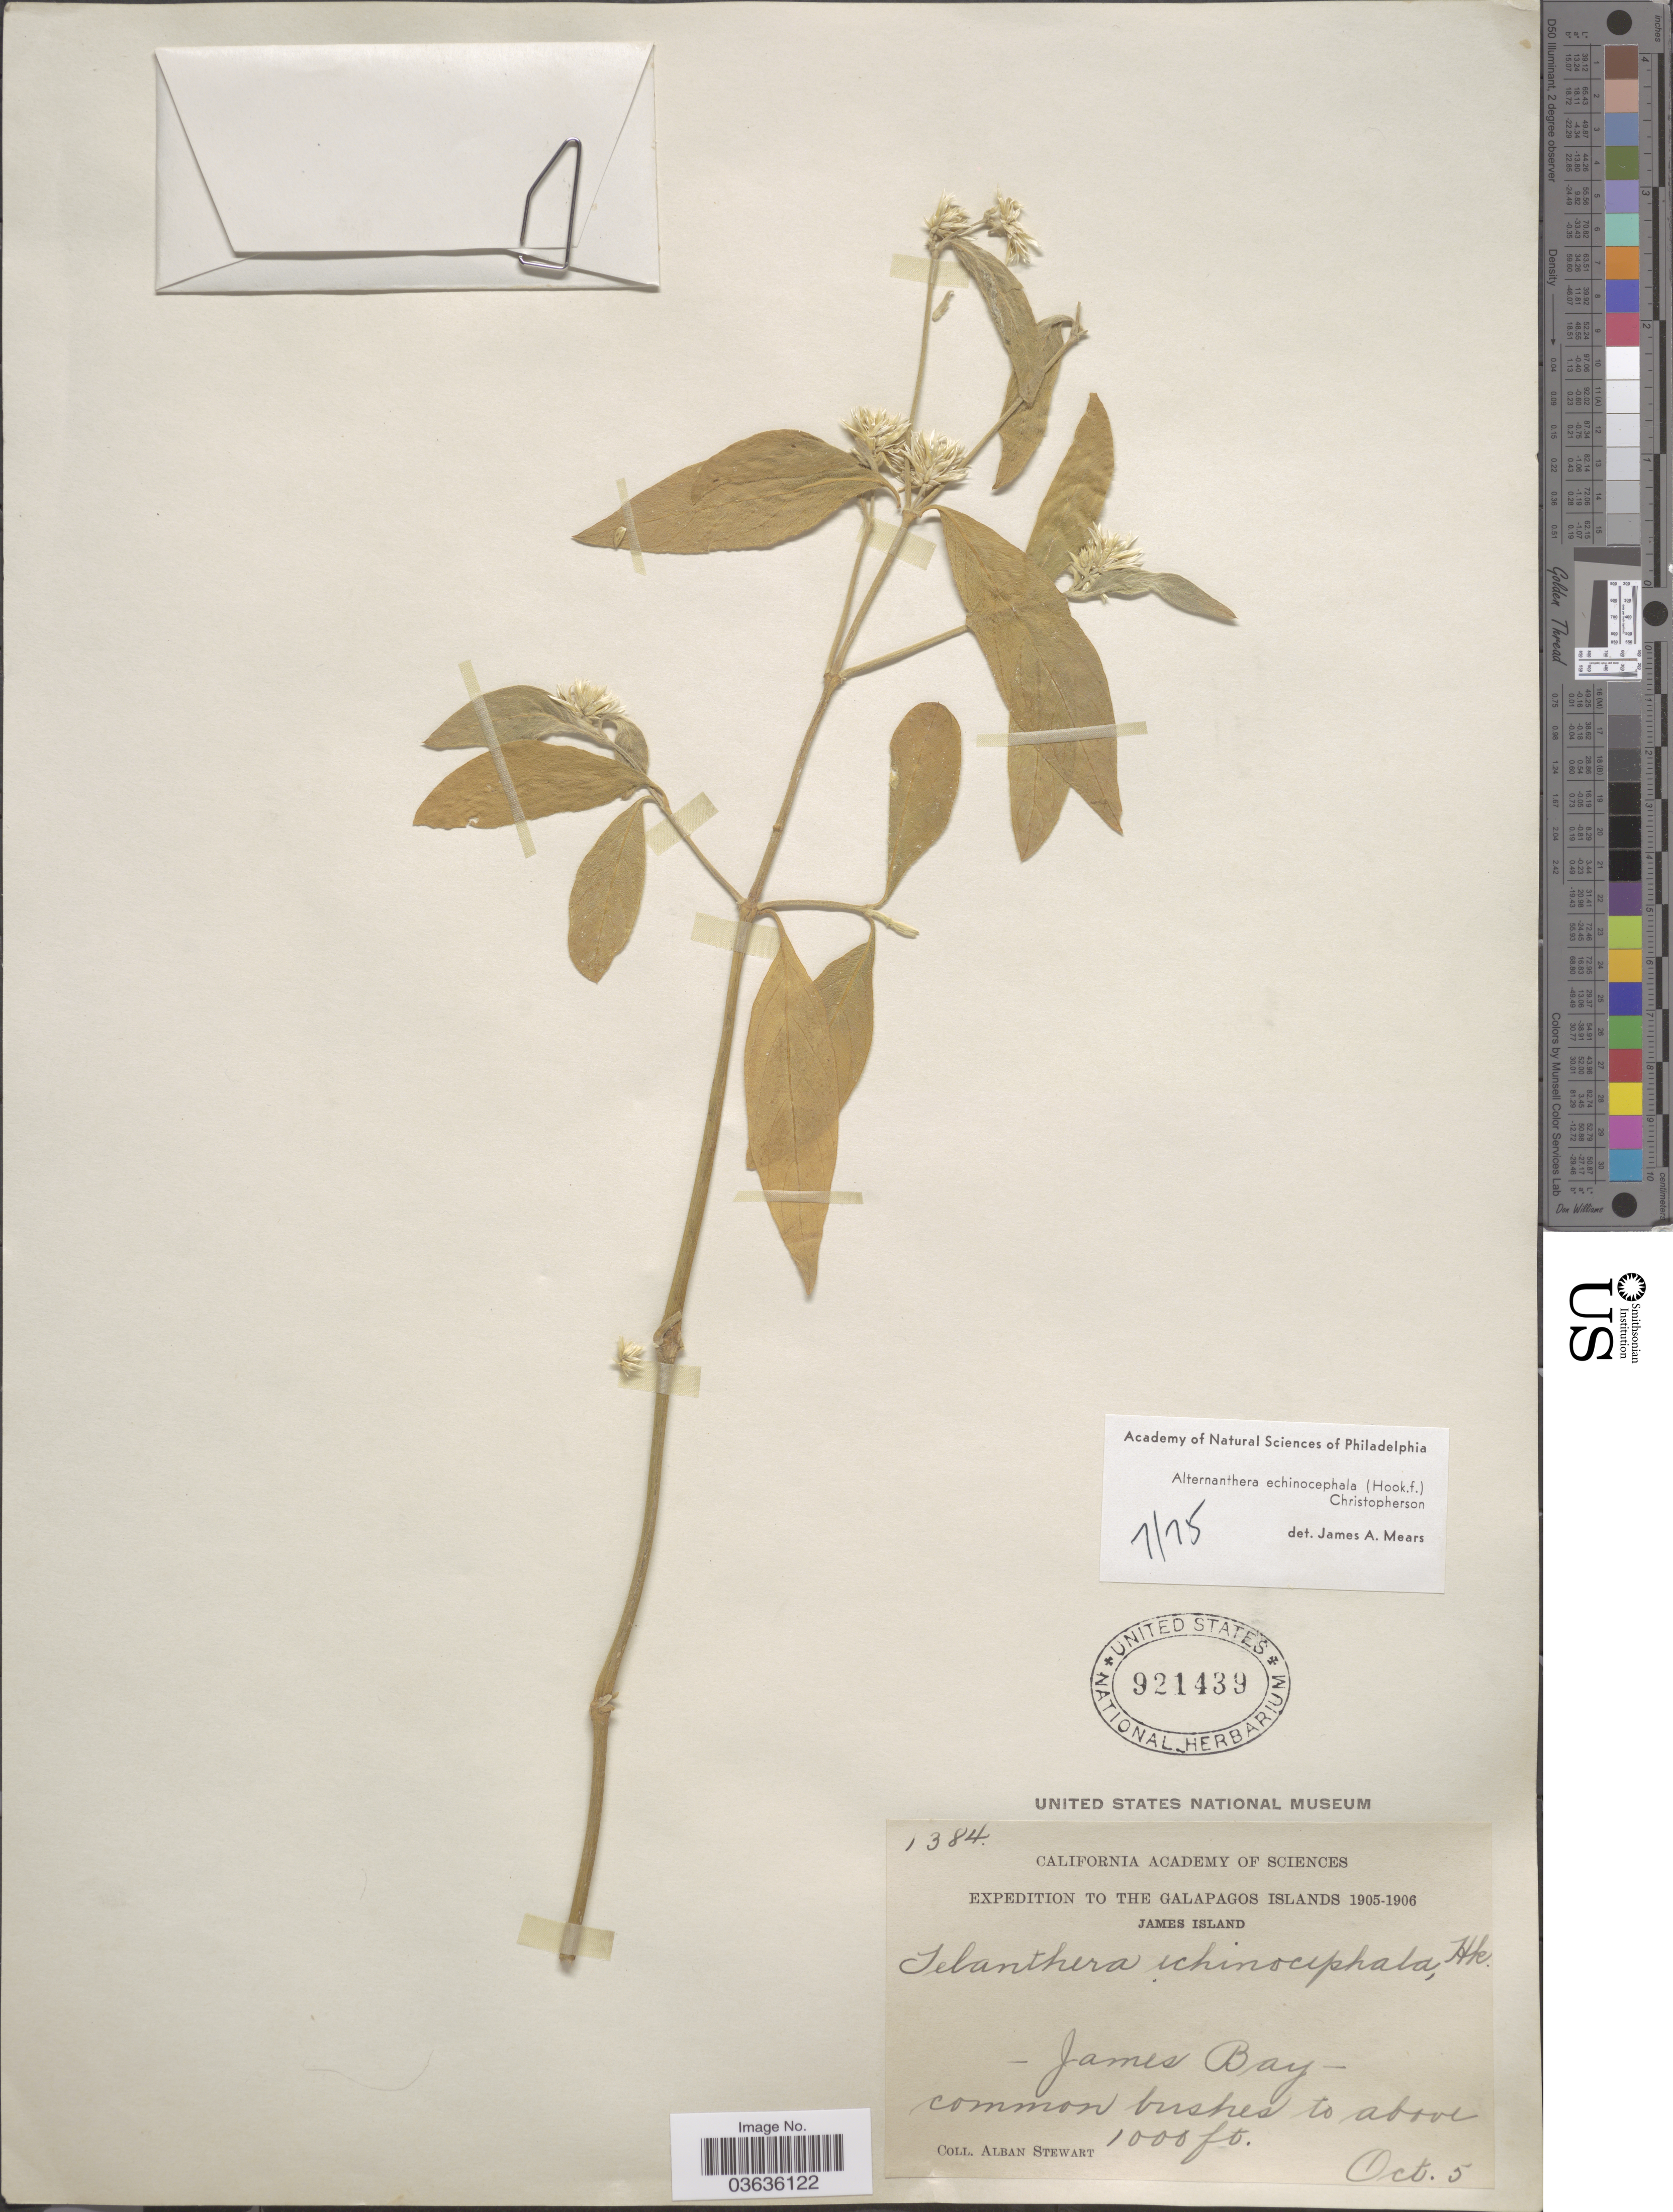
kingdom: Plantae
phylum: Tracheophyta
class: Magnoliopsida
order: Caryophyllales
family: Amaranthaceae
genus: Alternanthera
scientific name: Alternanthera echinocephala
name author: (Hook. f.) Christoph.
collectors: A. Stewart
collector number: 1384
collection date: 1905-10-05/1906-10-05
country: Ecuador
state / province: Colón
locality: The Galapagos Islands, James Island. James Bay.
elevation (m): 305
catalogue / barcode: US 921439